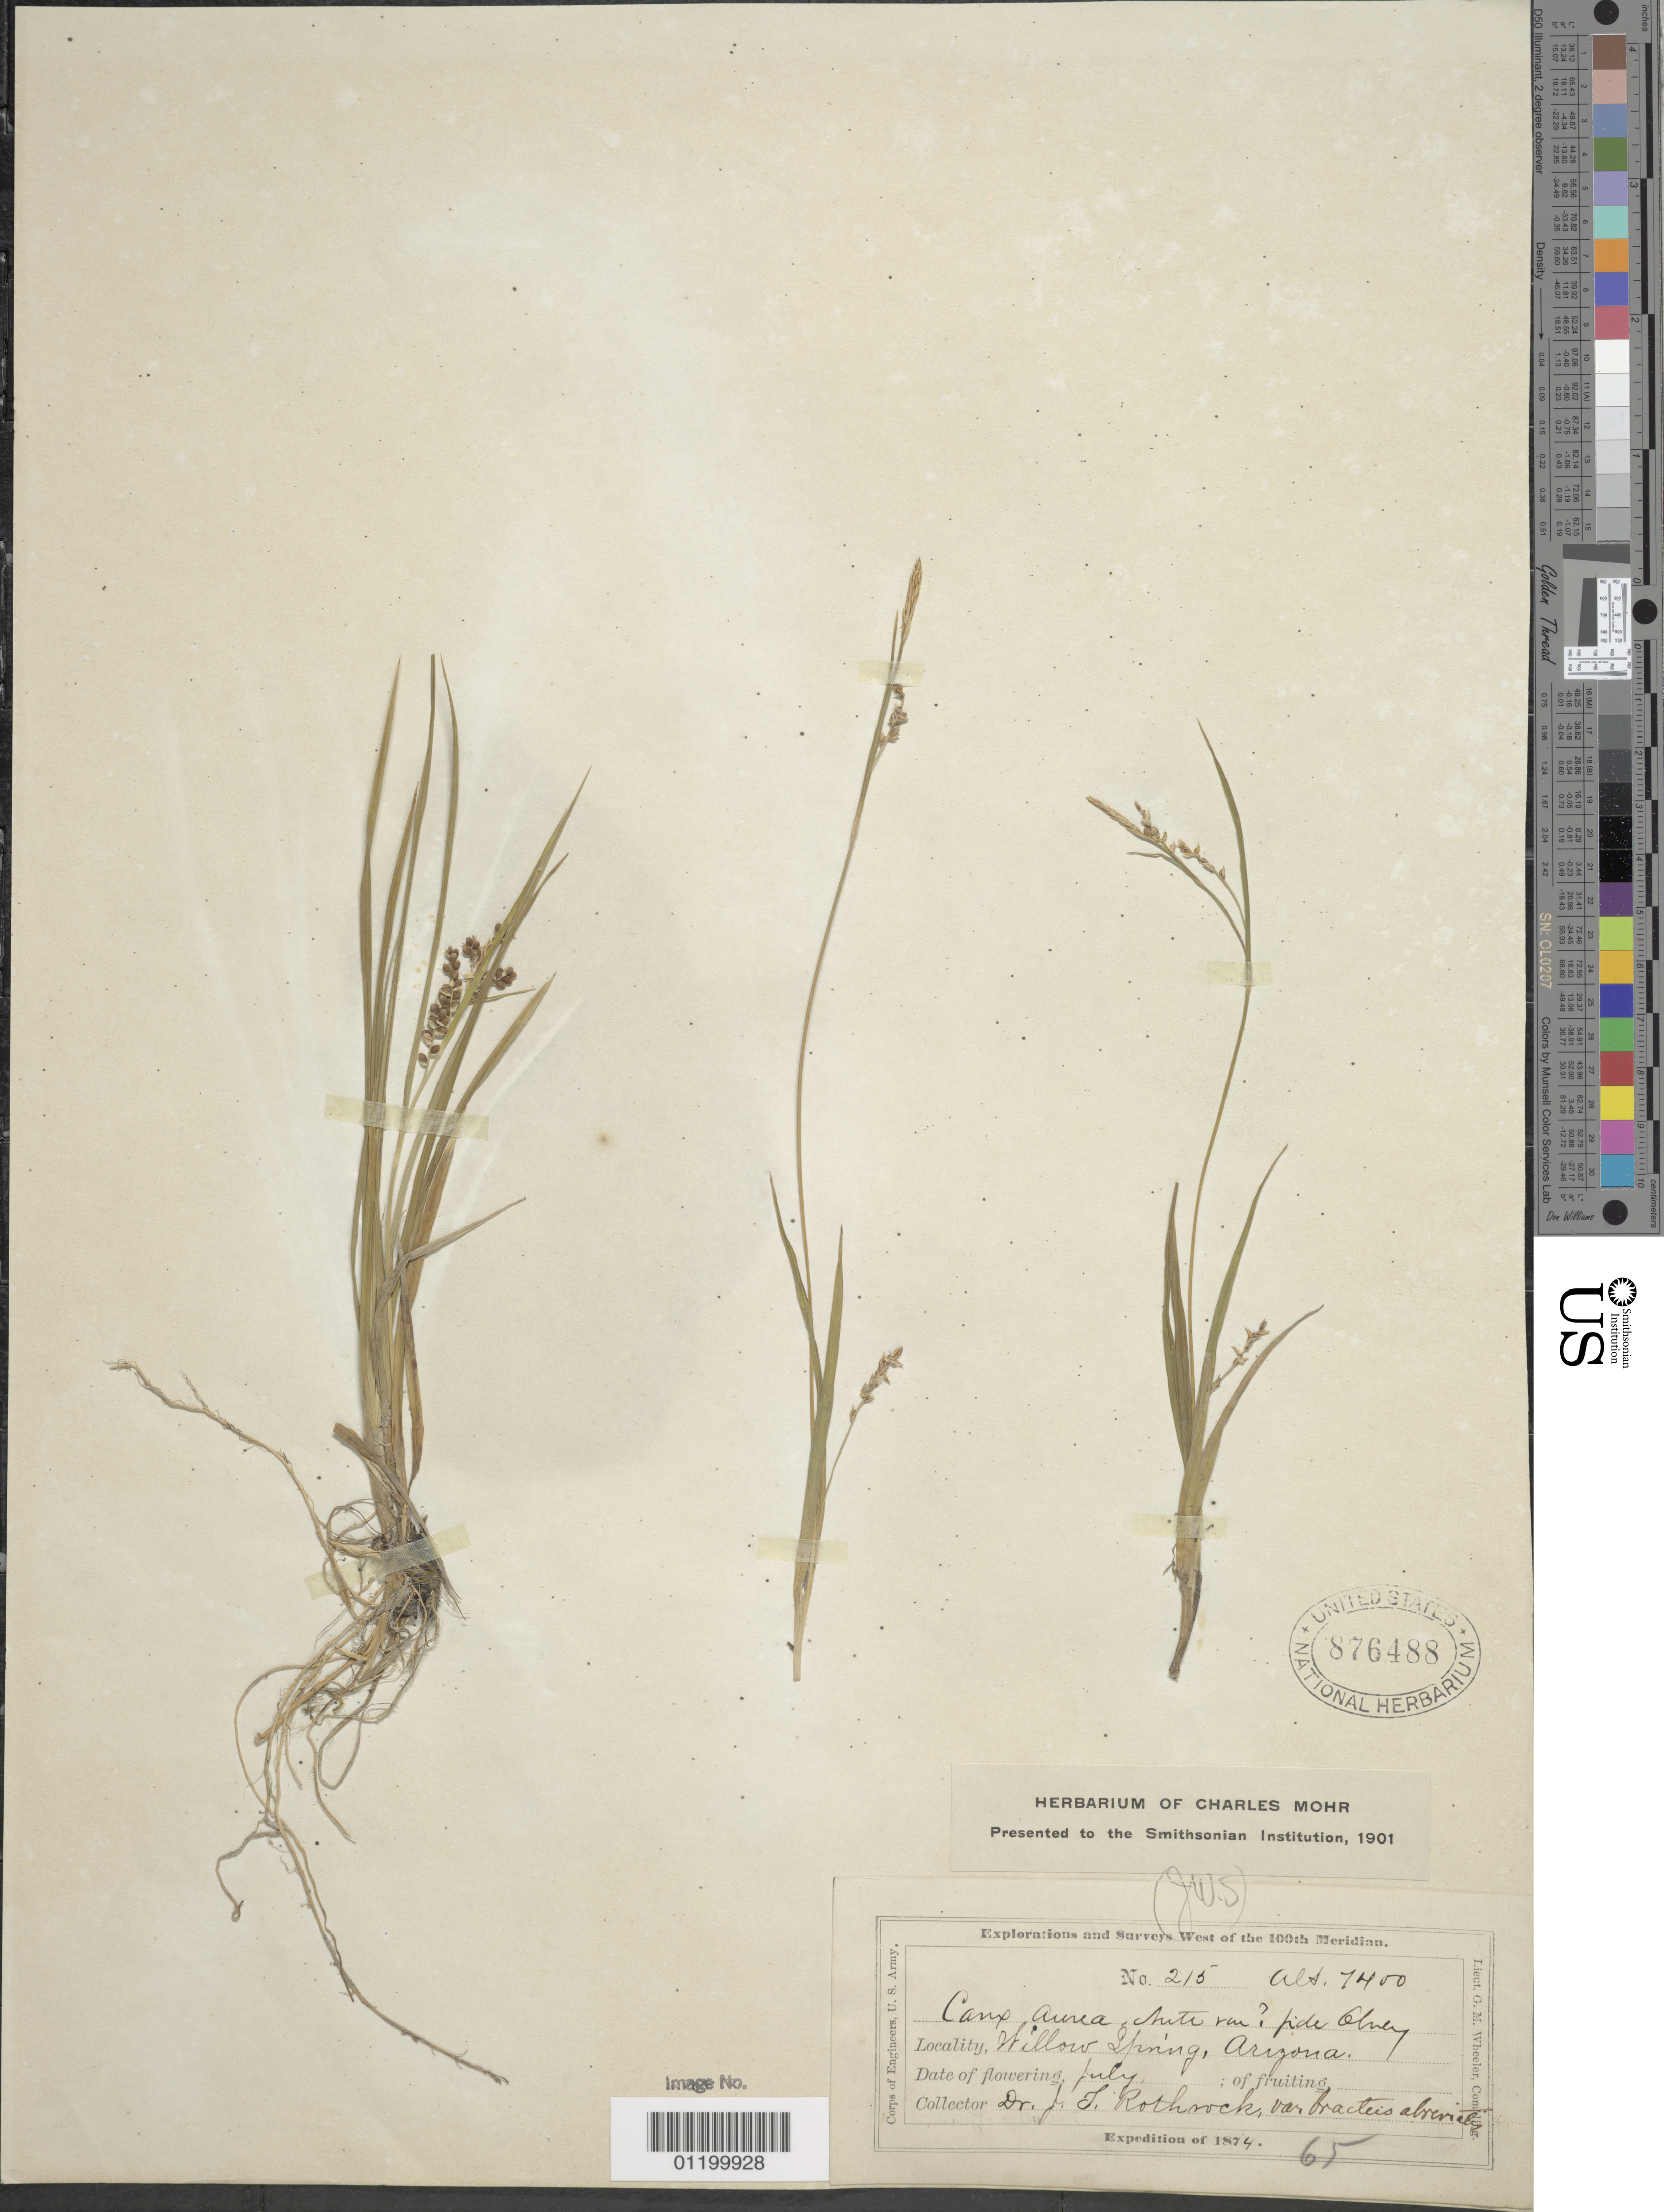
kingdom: Plantae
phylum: Tracheophyta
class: Liliopsida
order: Poales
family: Cyperaceae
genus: Carex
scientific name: Carex aurea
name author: Nutt.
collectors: J. T. Rothrock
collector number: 215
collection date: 1874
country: United States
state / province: Arizona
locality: Willow Springs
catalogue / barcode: US 876488